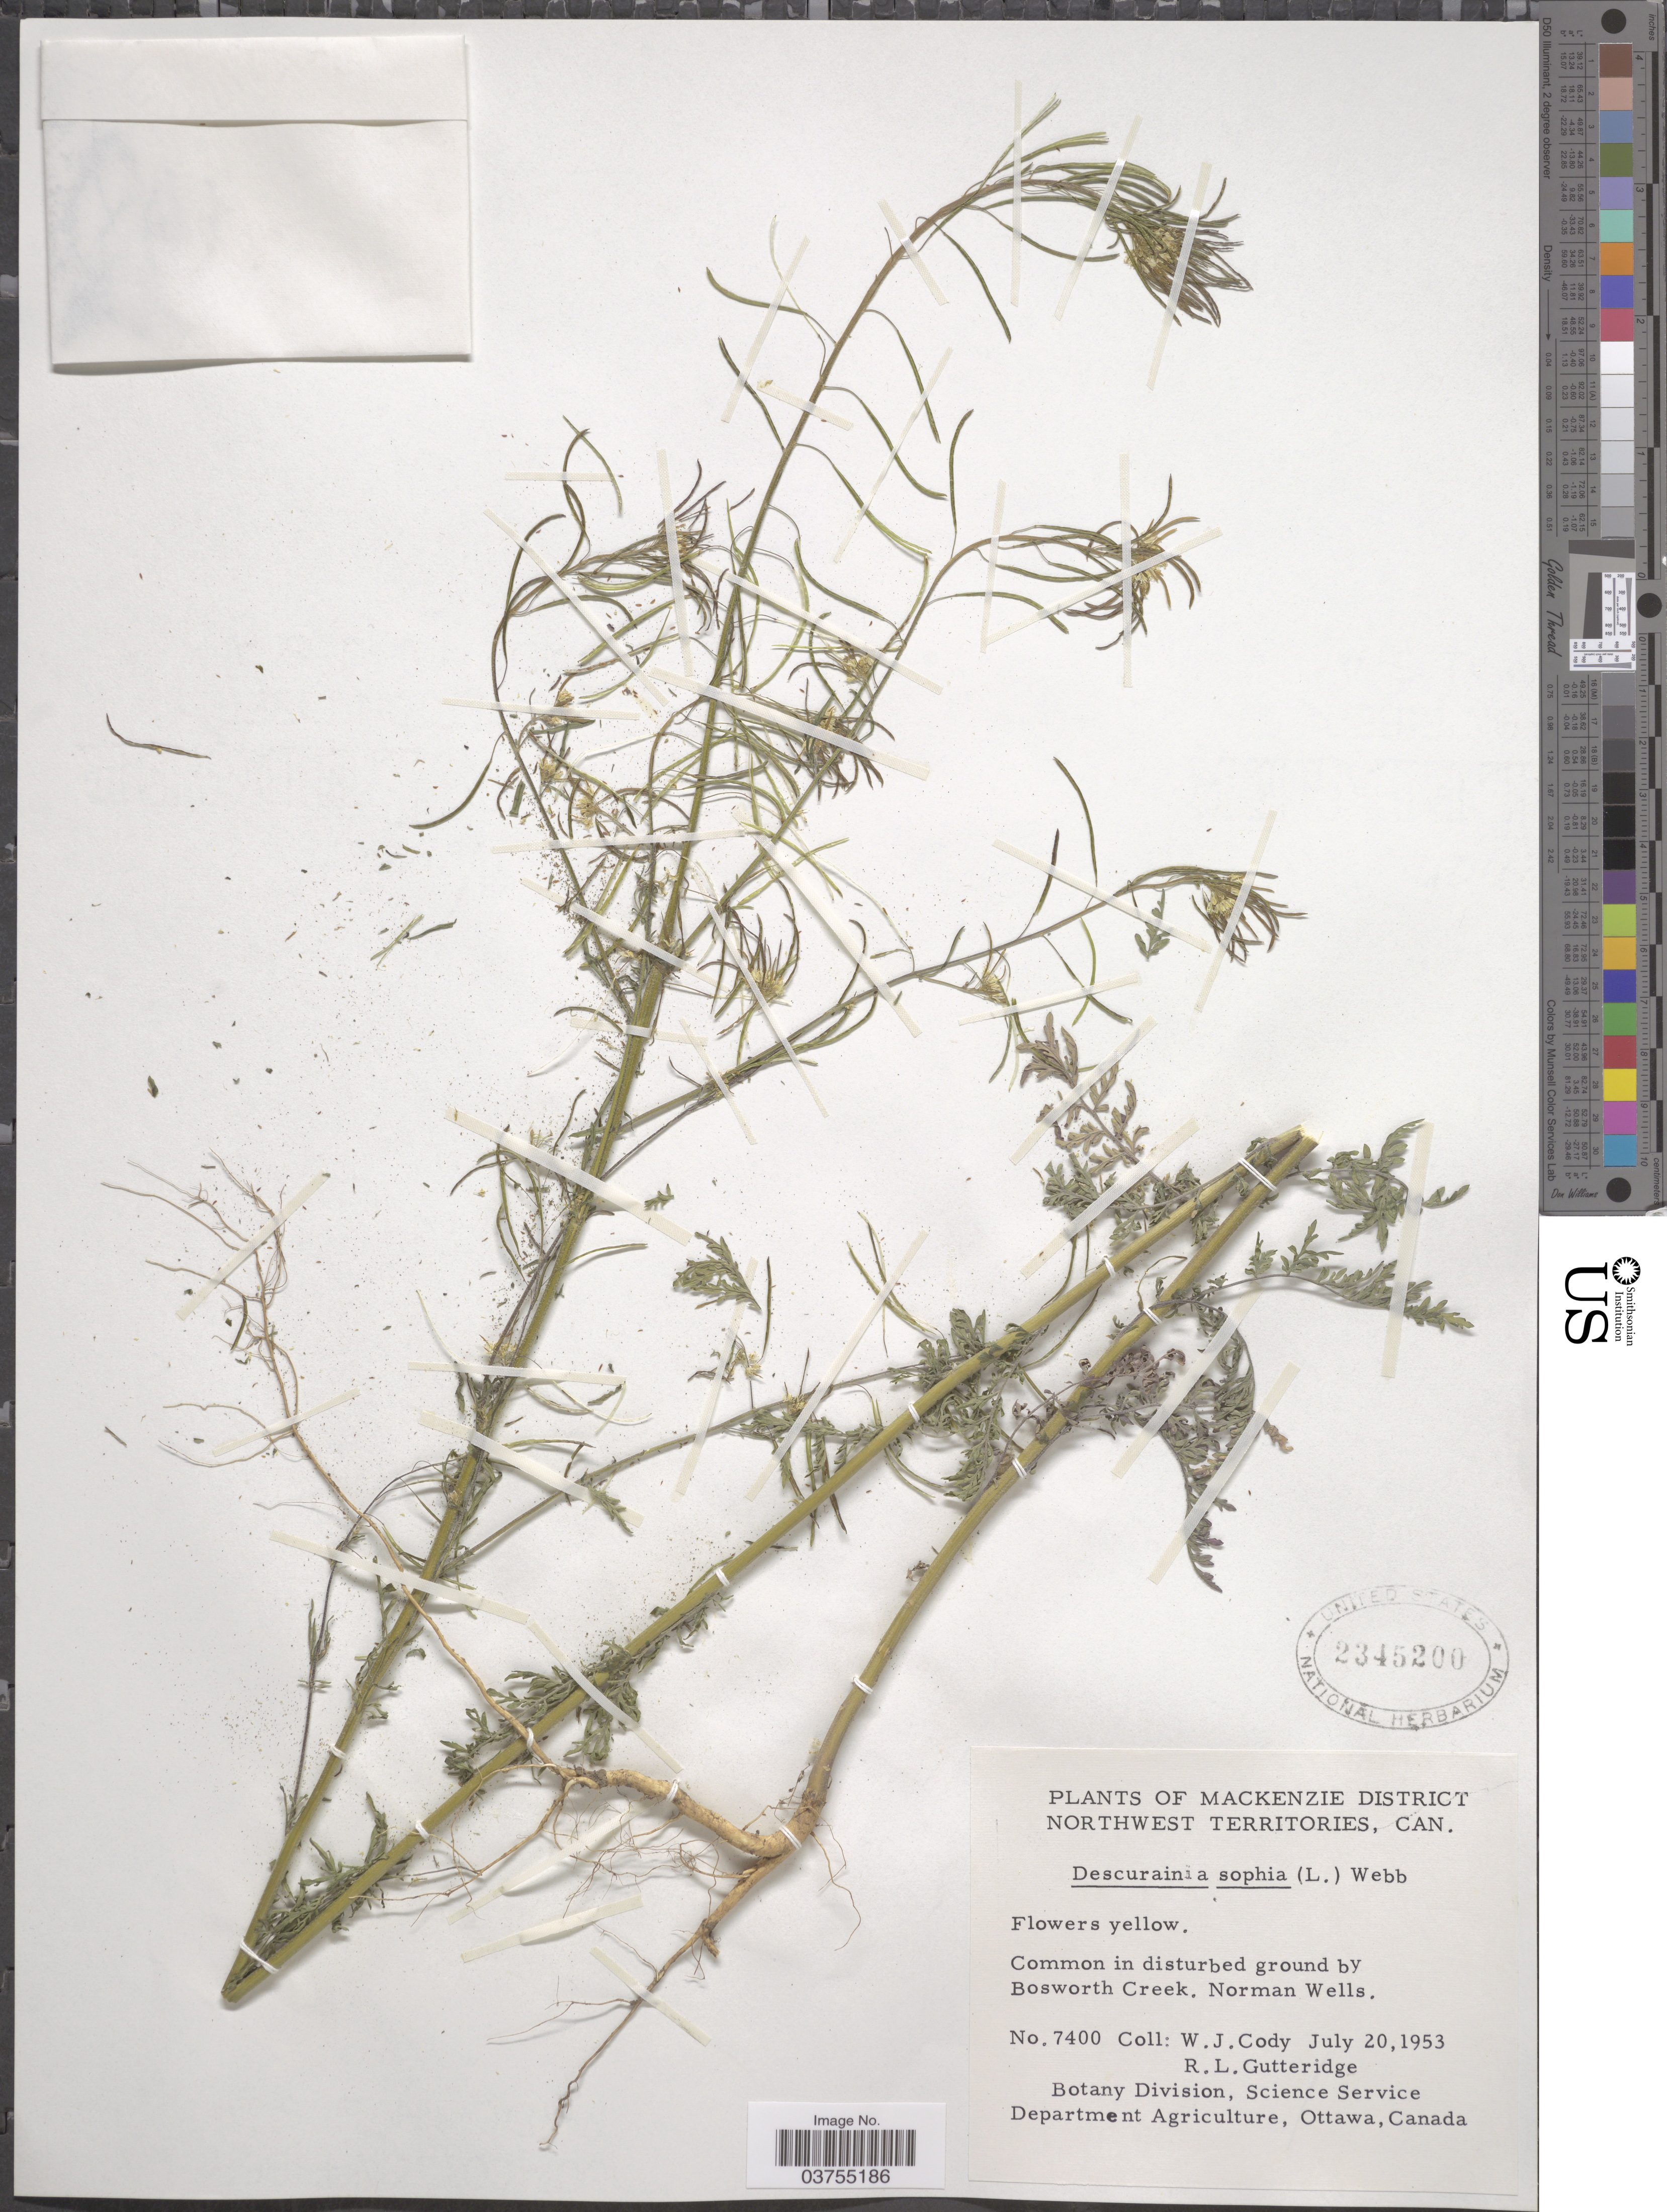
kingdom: Plantae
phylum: Tracheophyta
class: Magnoliopsida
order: Brassicales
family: Brassicaceae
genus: Descurainia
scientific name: Descurainia sophia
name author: (L.) Webb ex Prantl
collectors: W. Cody & R. Gutteridge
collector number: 7400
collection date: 1953-07-20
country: Canada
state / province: Northwest Territories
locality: Mackenzie District. In disturbed ground by Bosworth Creek, Norman Wells.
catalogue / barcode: US 2345200